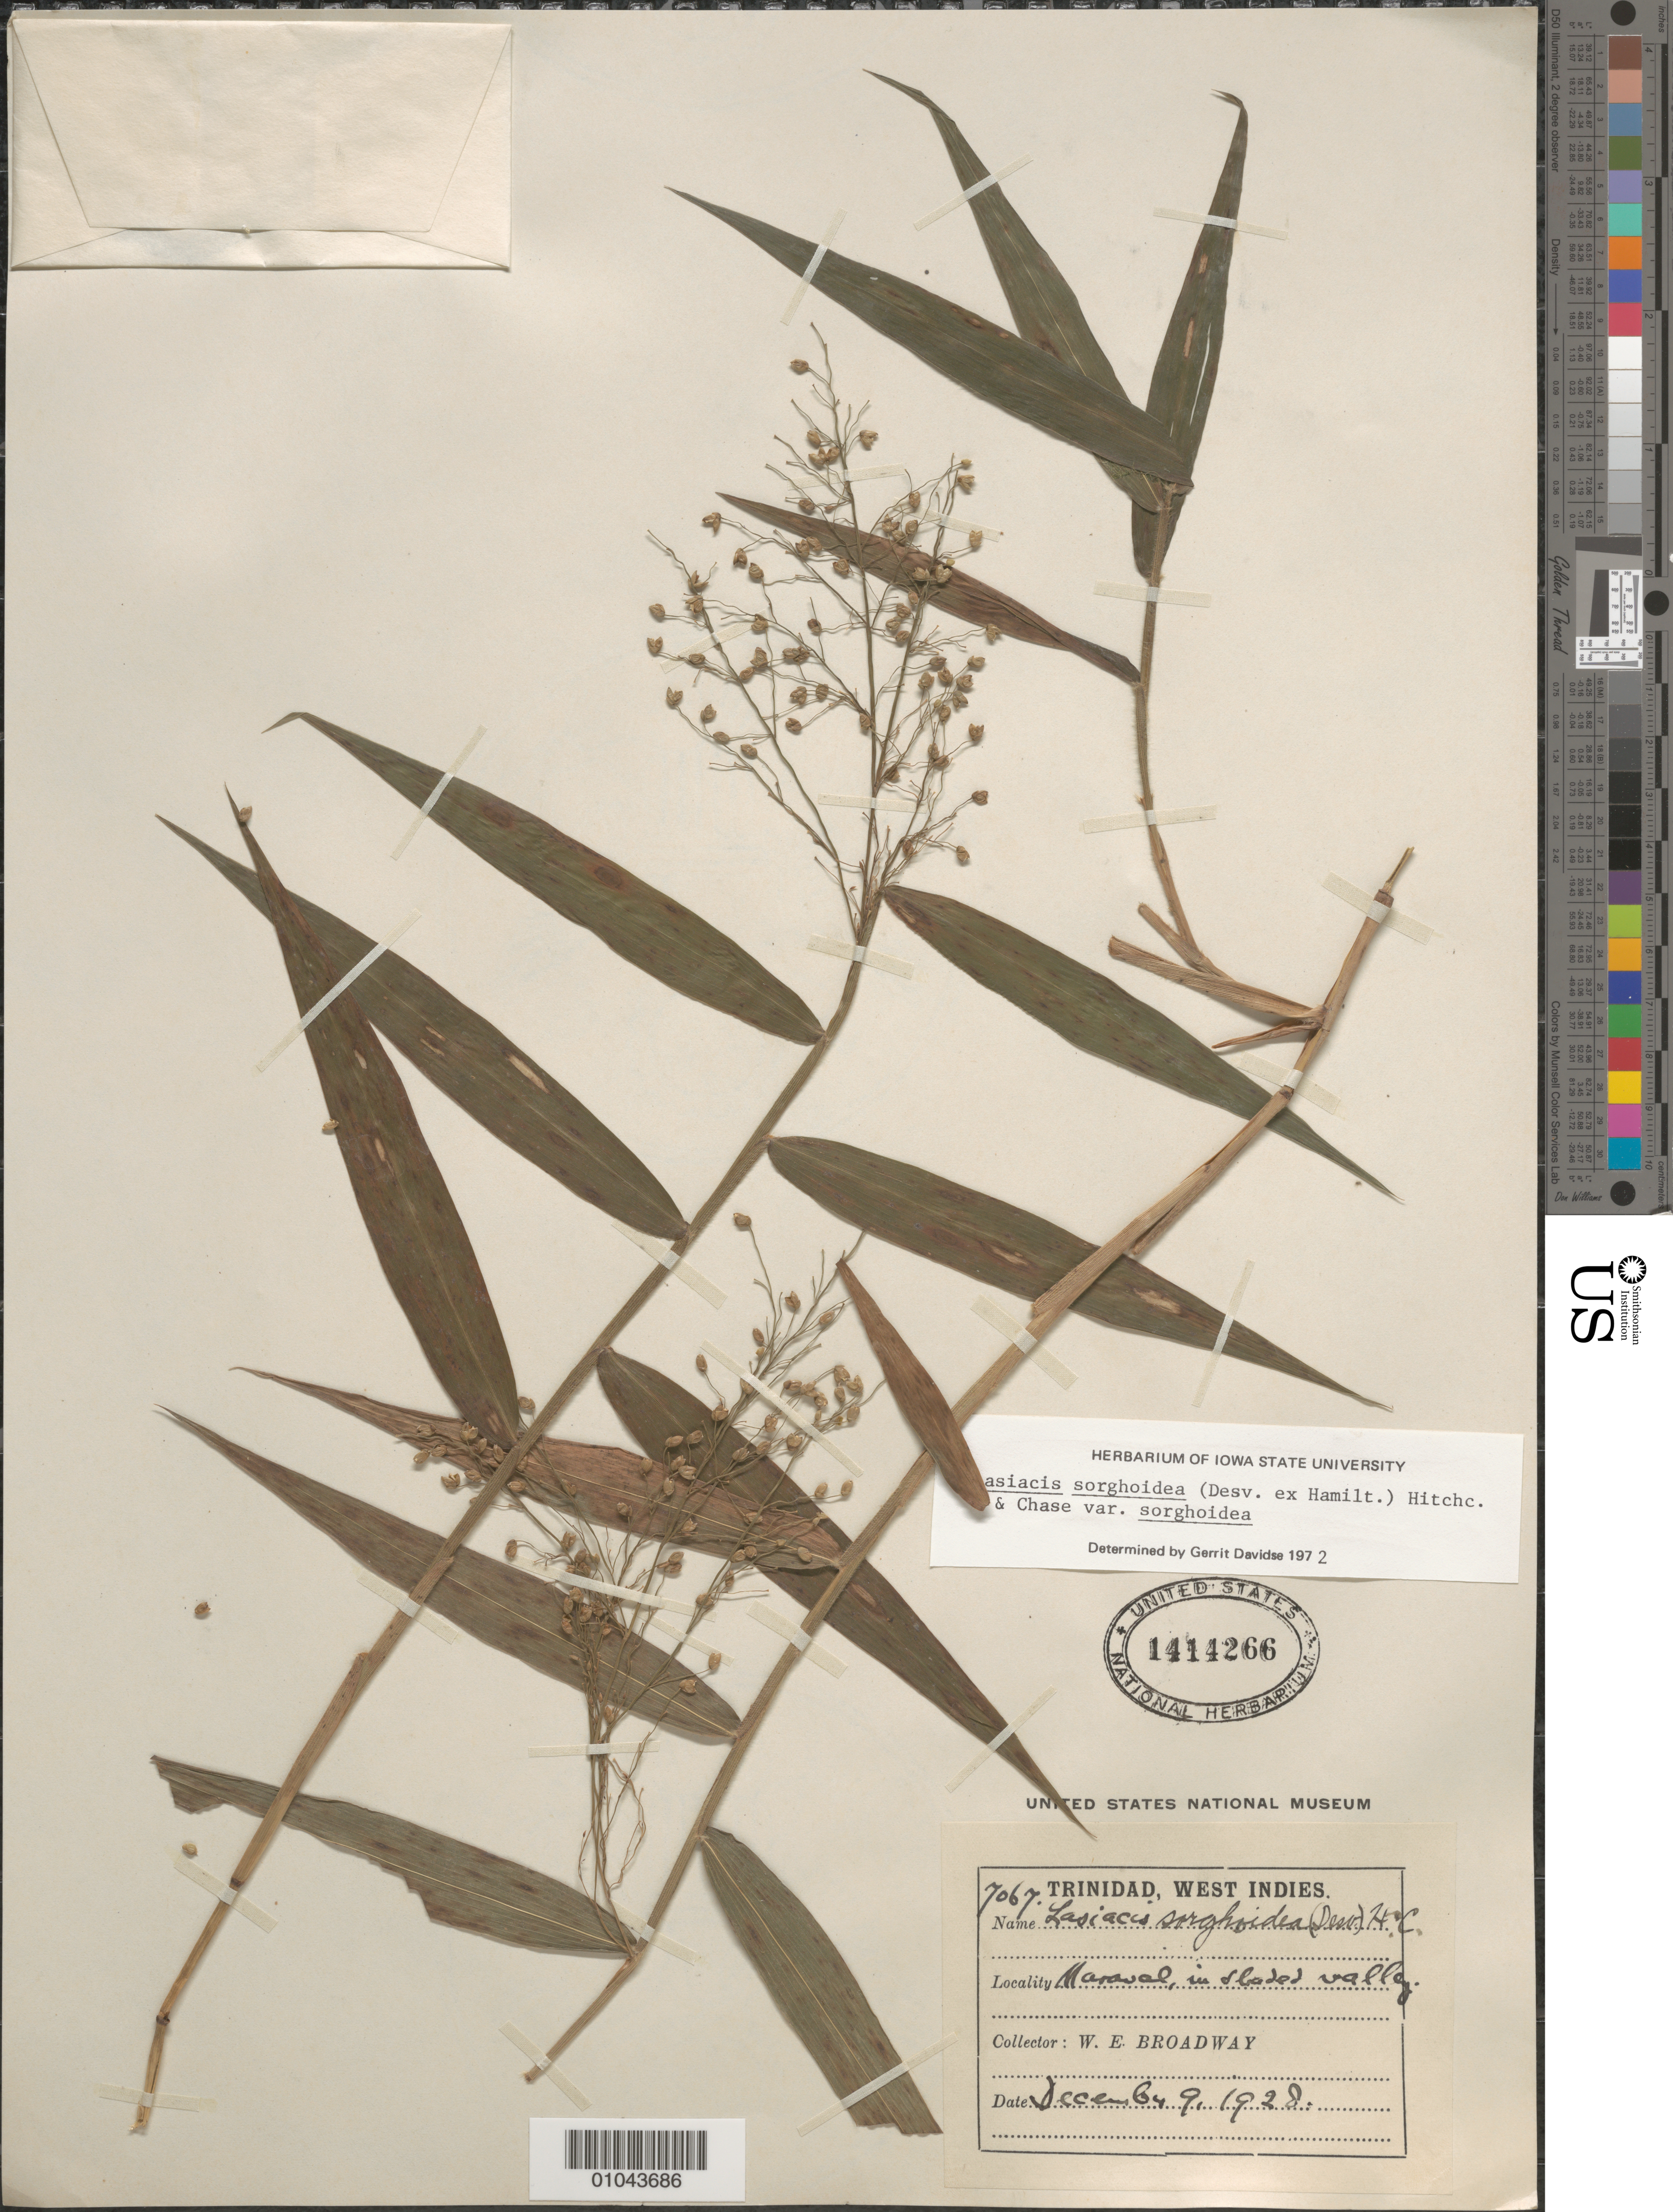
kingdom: Plantae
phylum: Tracheophyta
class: Liliopsida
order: Poales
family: Poaceae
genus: Lasiacis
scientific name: Lasiacis sorghoidea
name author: (Desv. ex Ham.) Hitchc. & Chase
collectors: W. E. Broadway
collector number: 7067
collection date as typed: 09 Dec 1928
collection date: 1928-12-09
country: Trinidad and Tobago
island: Trinidad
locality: Maraval, in shaded valley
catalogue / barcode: US 1414266